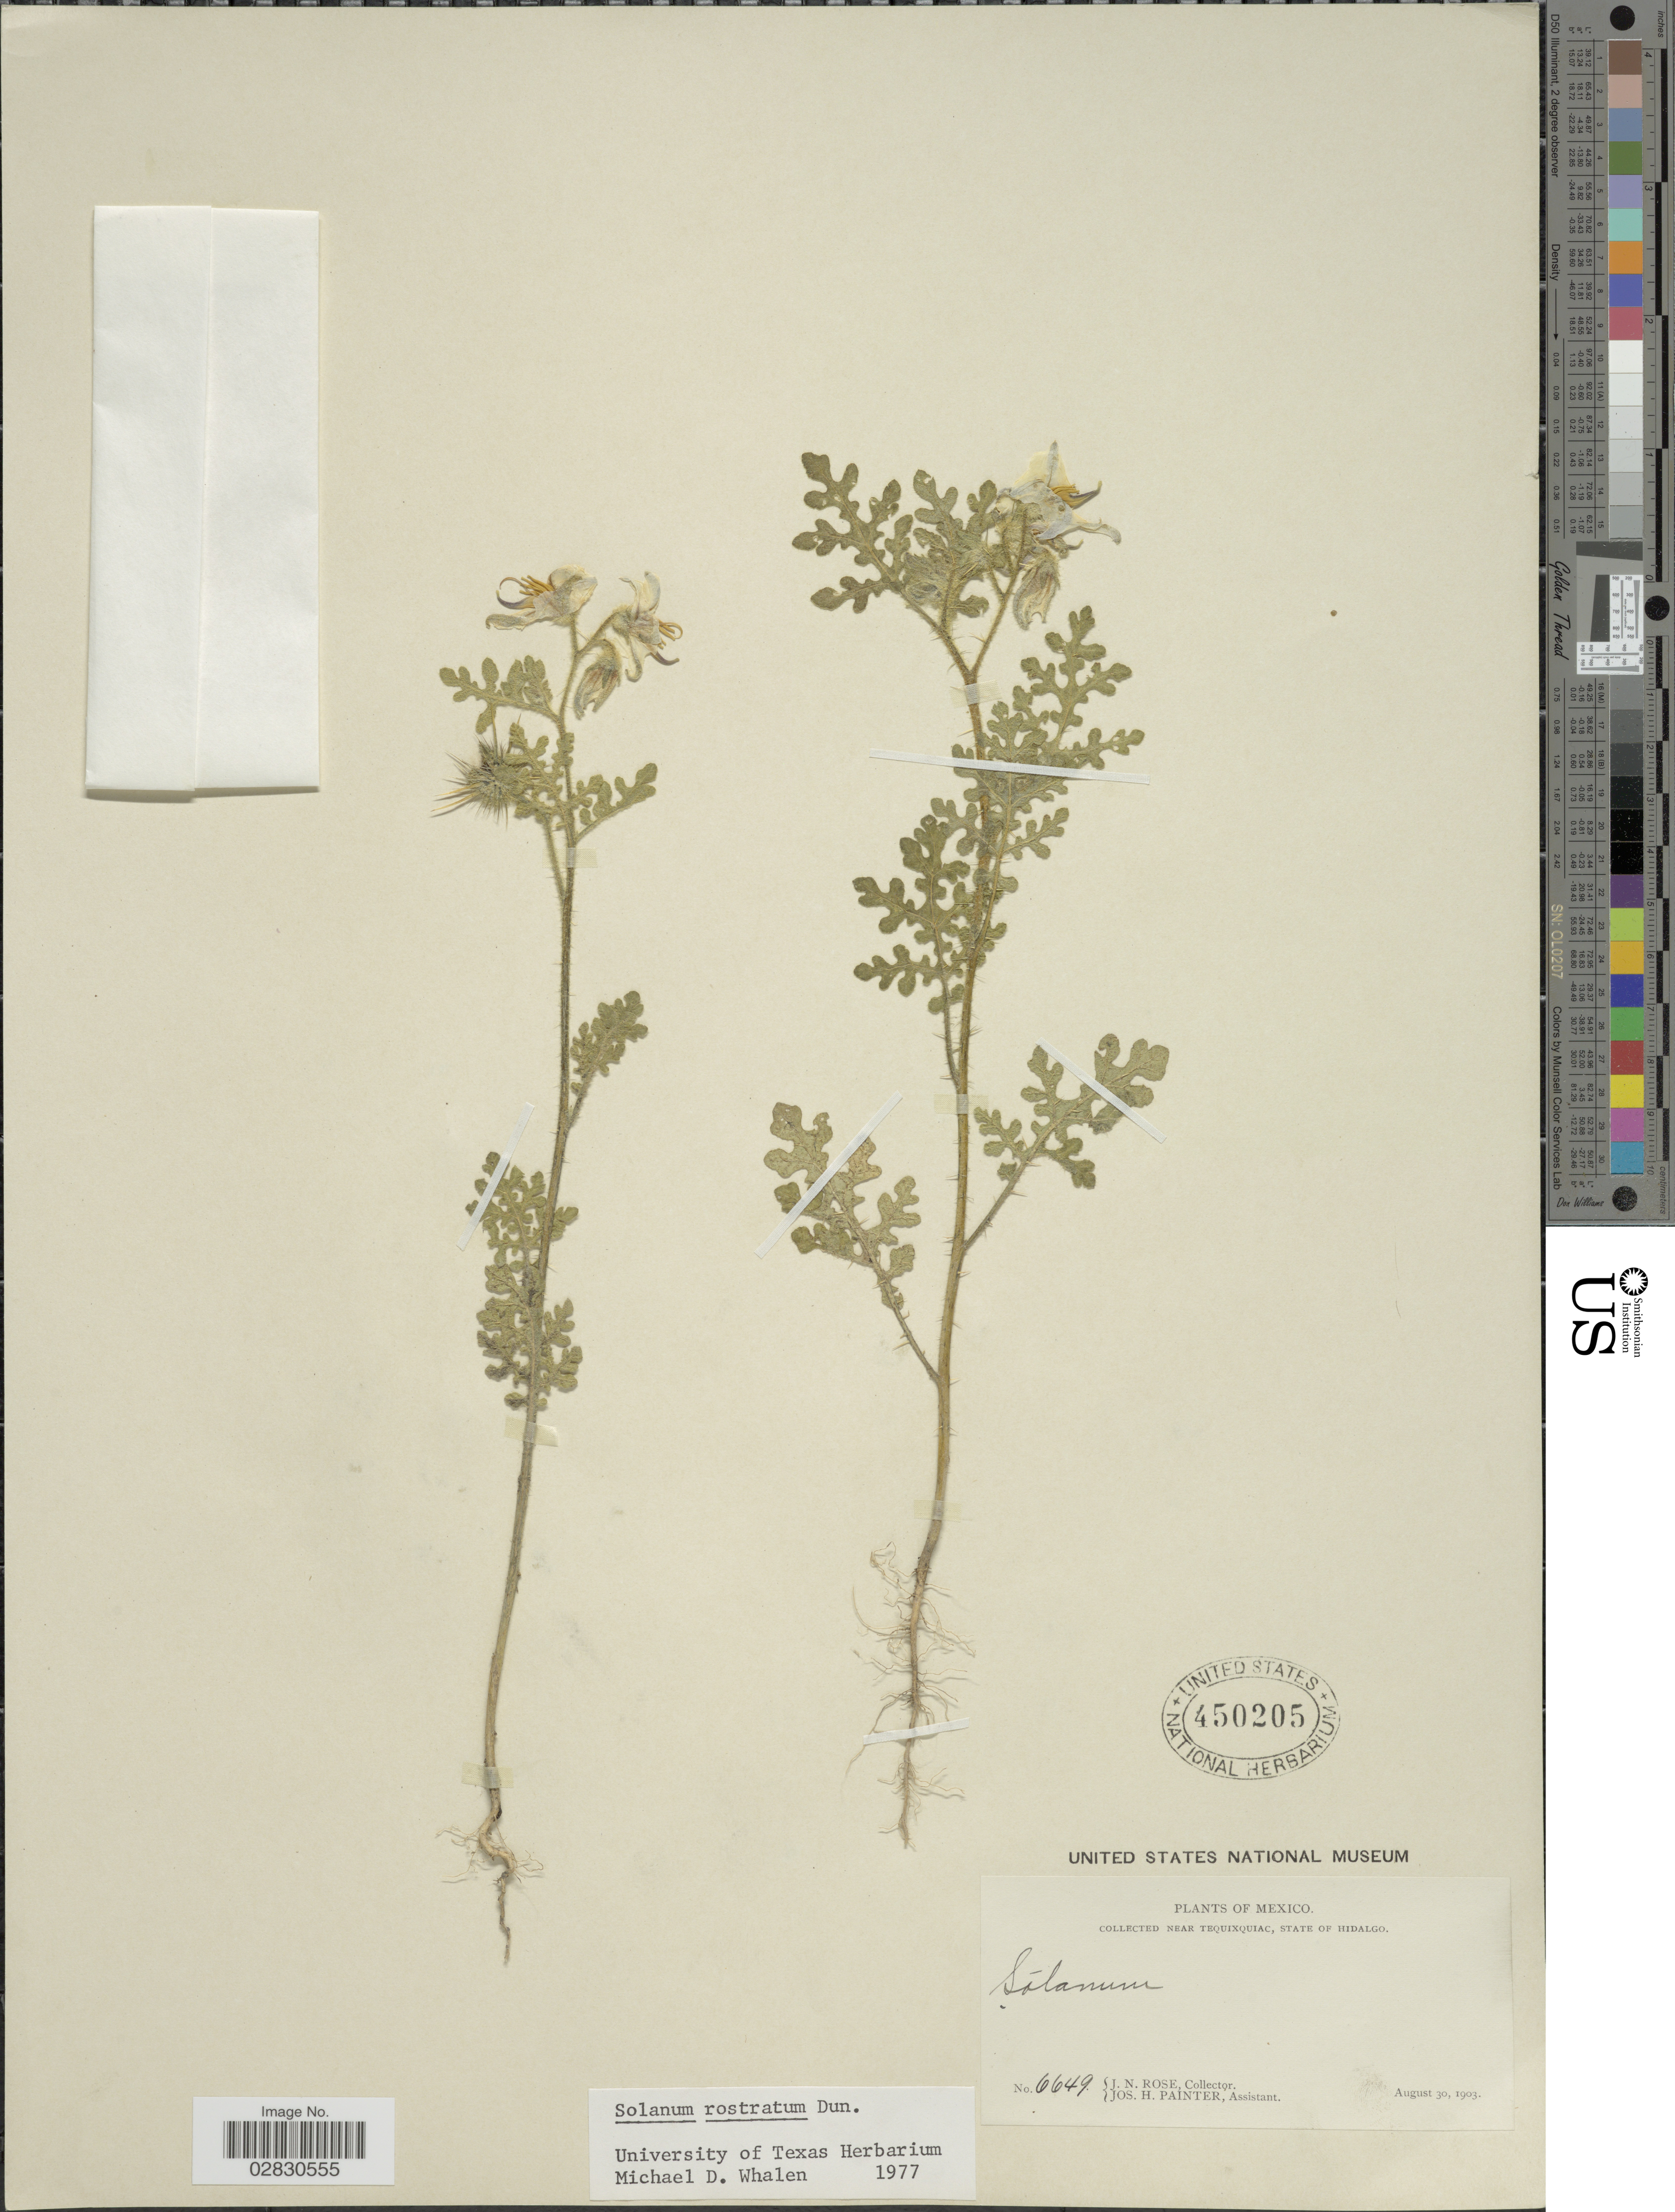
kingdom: Plantae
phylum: Tracheophyta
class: Magnoliopsida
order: Solanales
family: Solanaceae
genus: Solanum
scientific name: Solanum rostratum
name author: Dunal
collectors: J. N. Rose & J. H. Painter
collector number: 6649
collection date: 1903-08-30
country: Mexico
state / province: Hidalgo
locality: Near Tequixquiac.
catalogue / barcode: US 450205